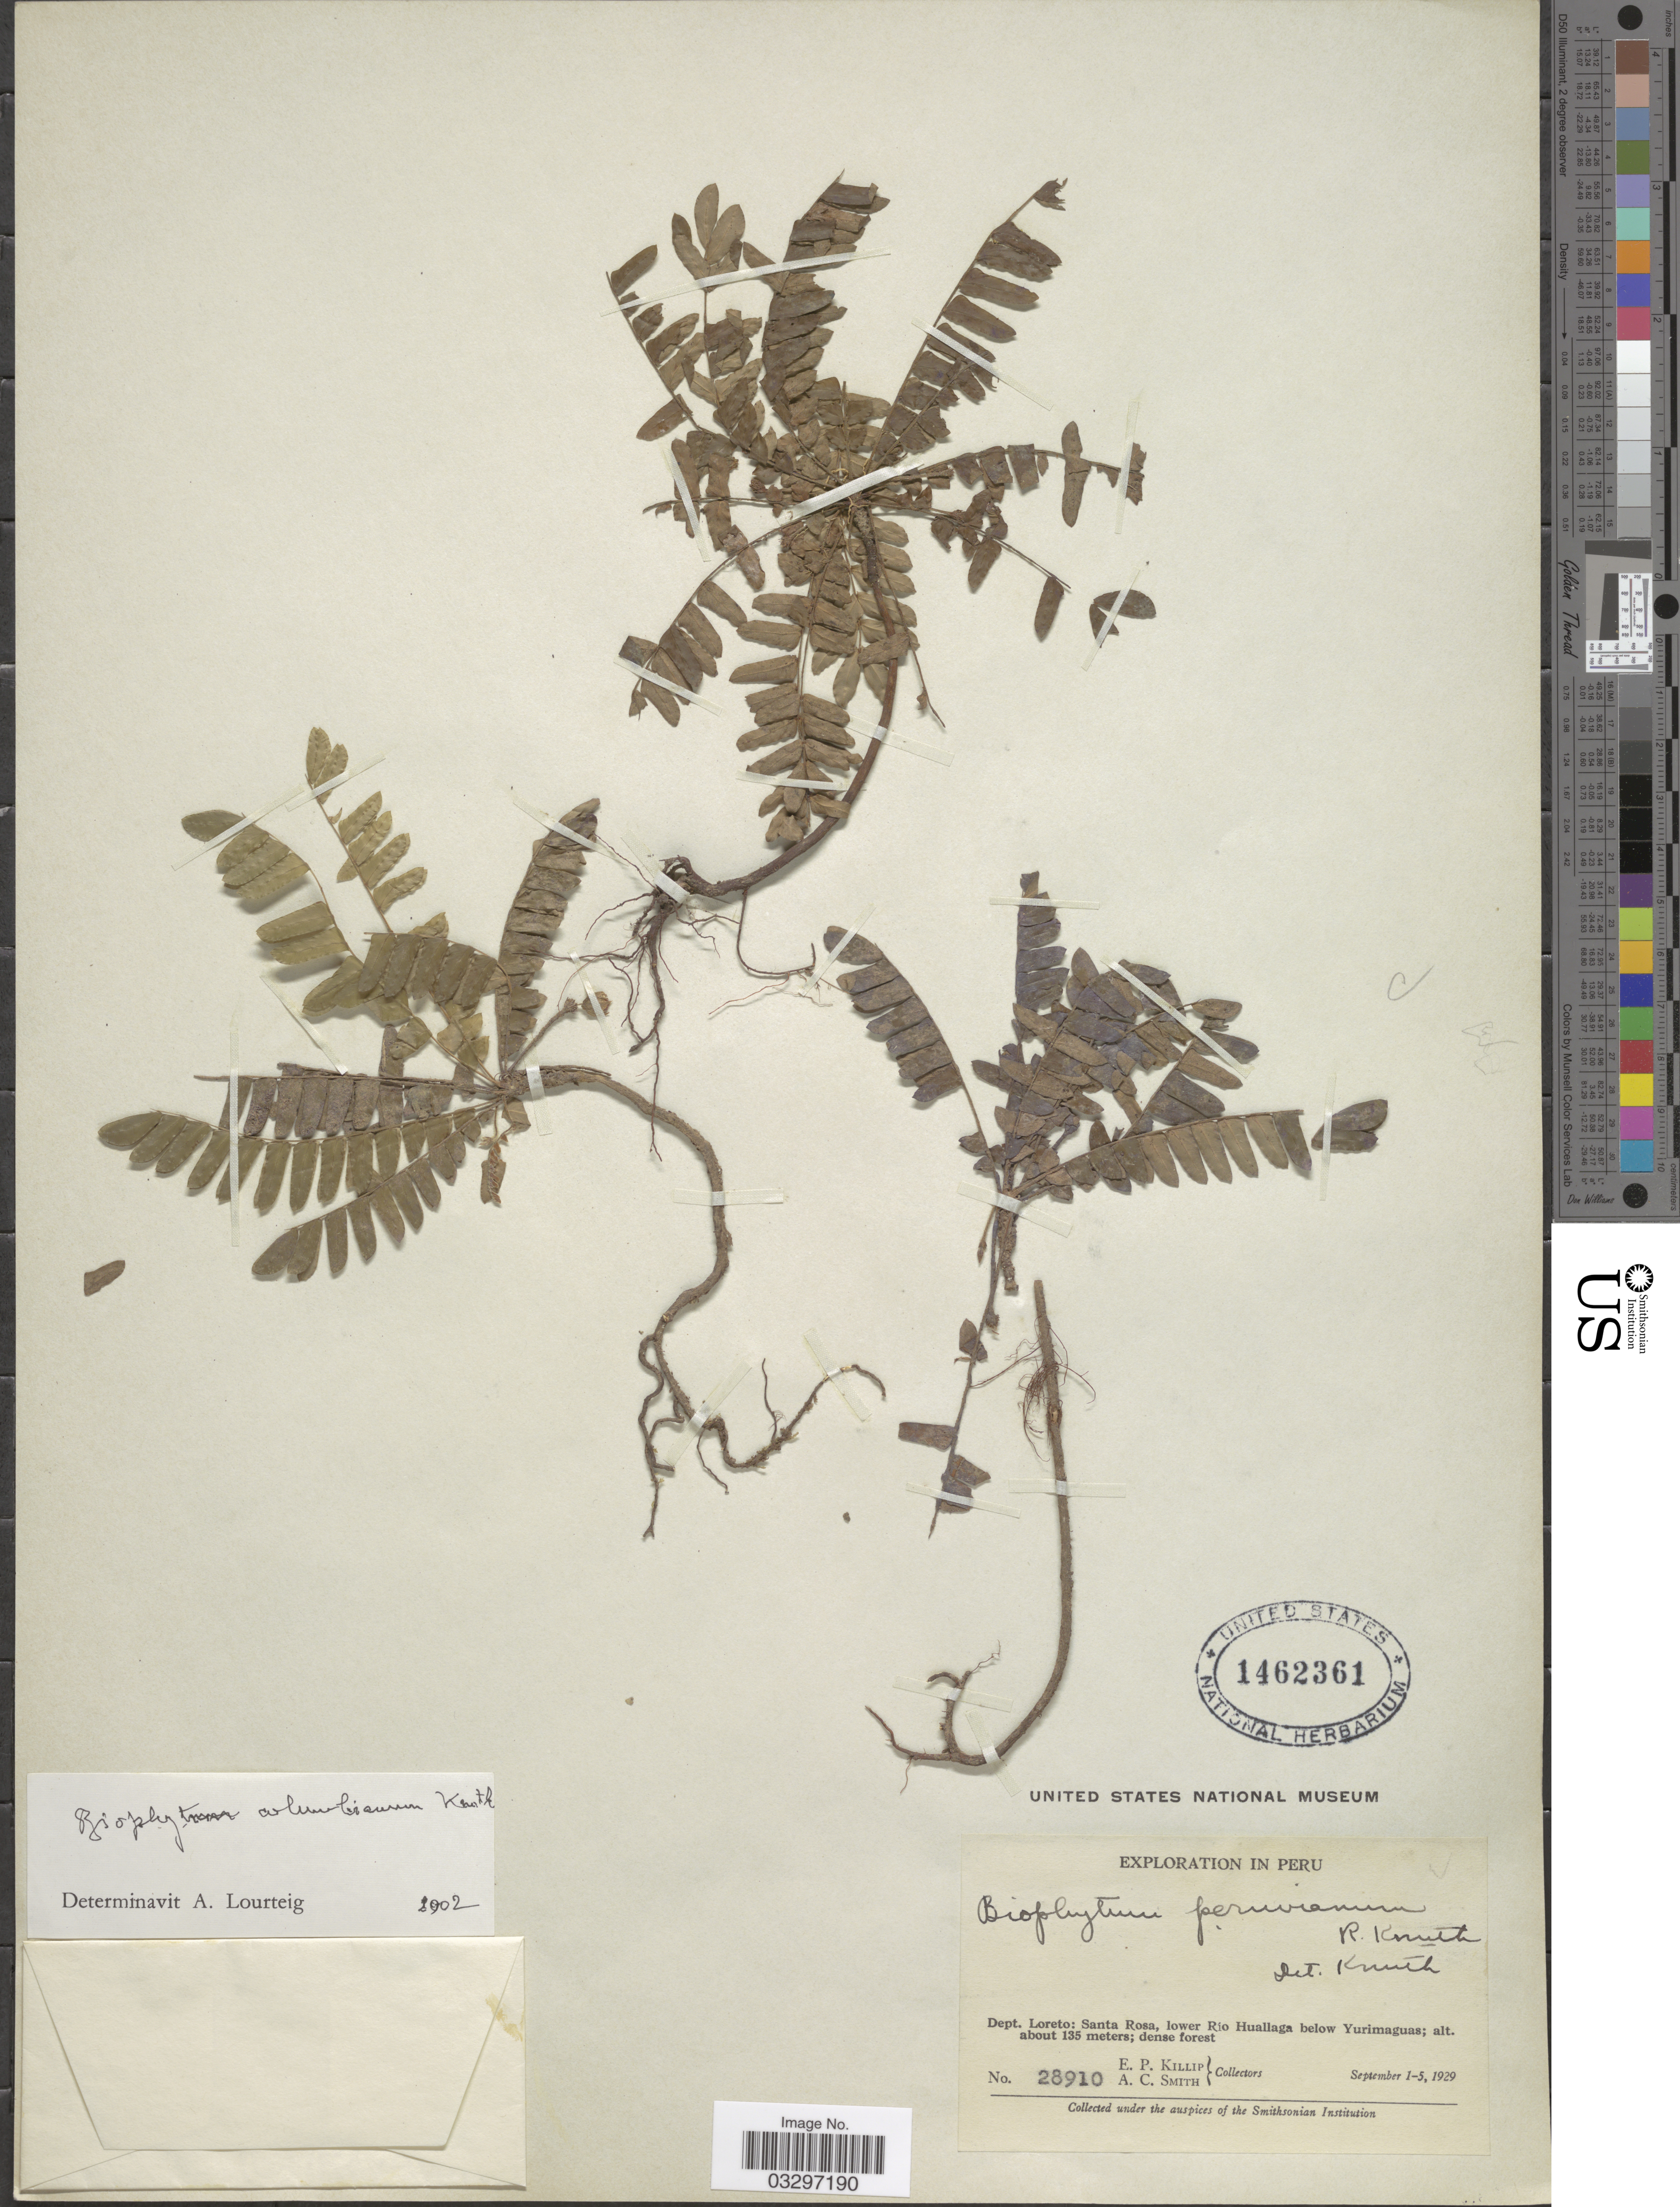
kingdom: Plantae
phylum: Tracheophyta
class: Magnoliopsida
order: Oxalidales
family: Oxalidaceae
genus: Biophytum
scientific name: Biophytum columbianum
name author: Knuth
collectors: E. P. Killip & A. C. Smith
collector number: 28910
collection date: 1929-09-01/1929-09-05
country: Peru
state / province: Loreto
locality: Dept. Loreto: Santa Rosa, lower Rio Huallaga below Yurimaguas.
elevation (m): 135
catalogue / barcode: US 1462361